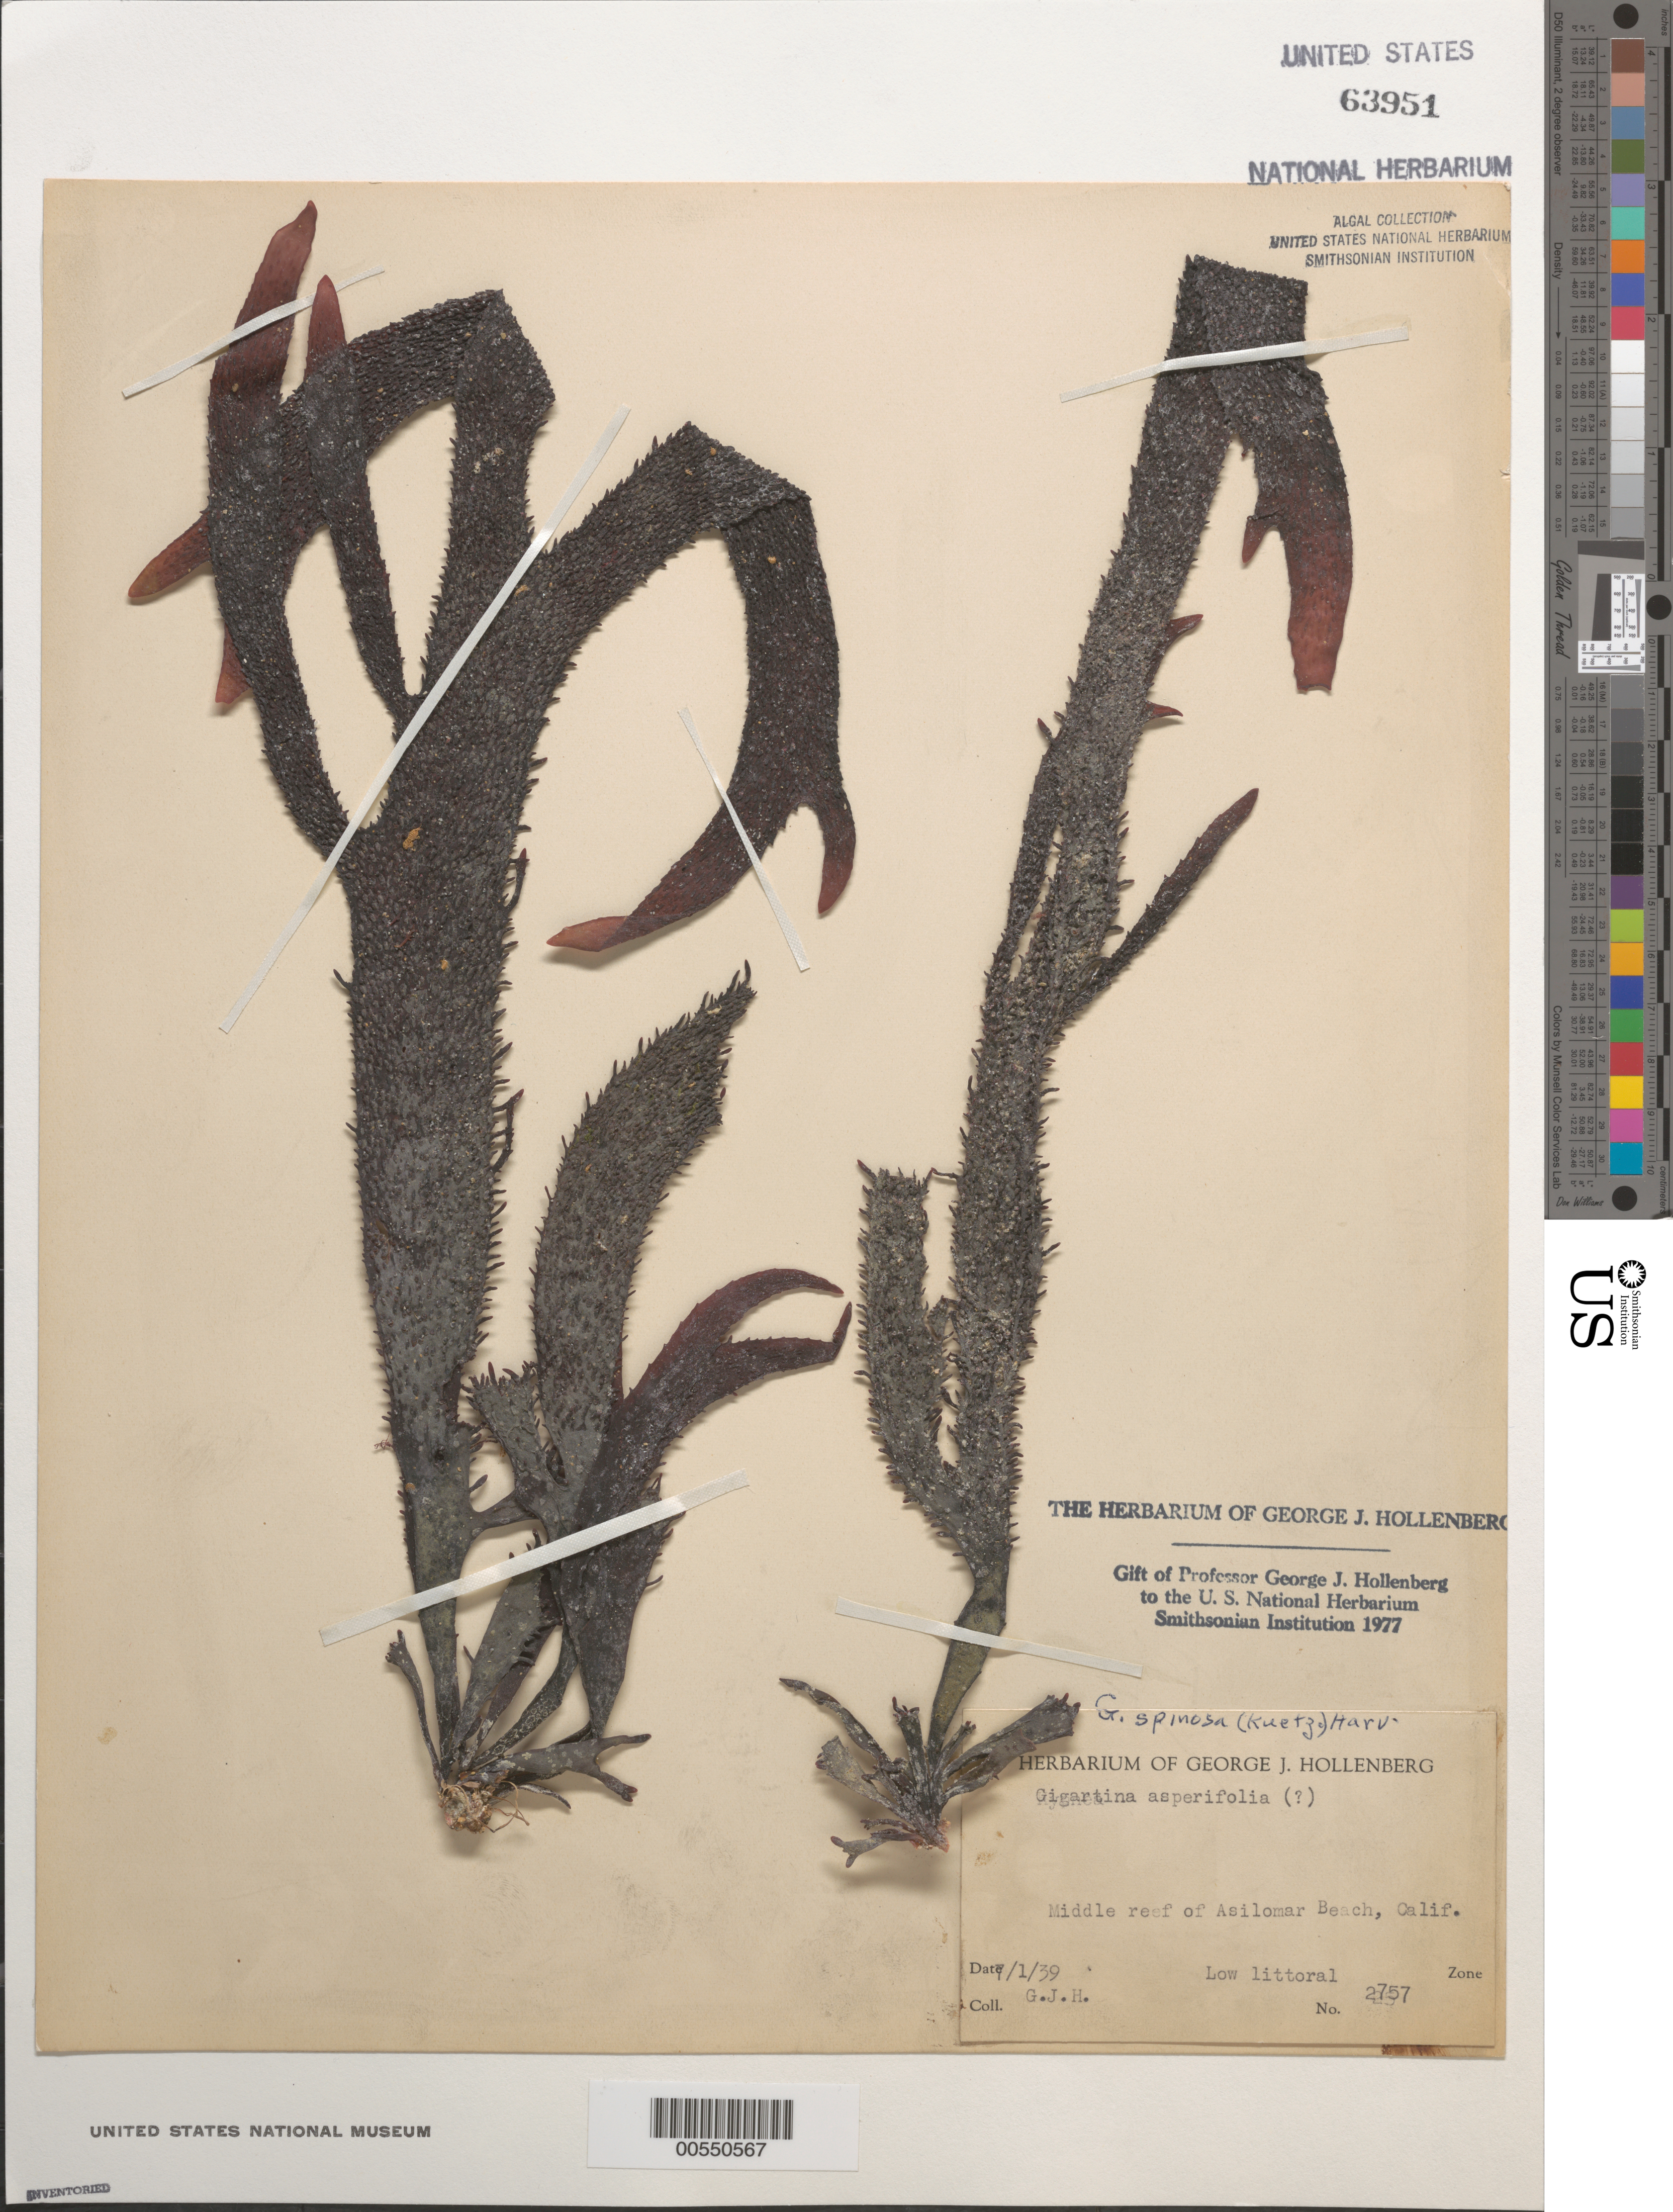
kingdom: Plantae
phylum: Rhodophyta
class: Florideophyceae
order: Gigartinales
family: Gigartinaceae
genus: Chondracanthus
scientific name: Chondracanthus spinosus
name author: (Kütz.) Guiry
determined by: Algae name updating Project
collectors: G. Hollenberg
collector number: GJH 2757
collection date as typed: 01 Jul 1939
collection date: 1939-07-01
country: United States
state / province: California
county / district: Monterey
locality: Middle reef of Asilomar Beach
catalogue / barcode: US 63951